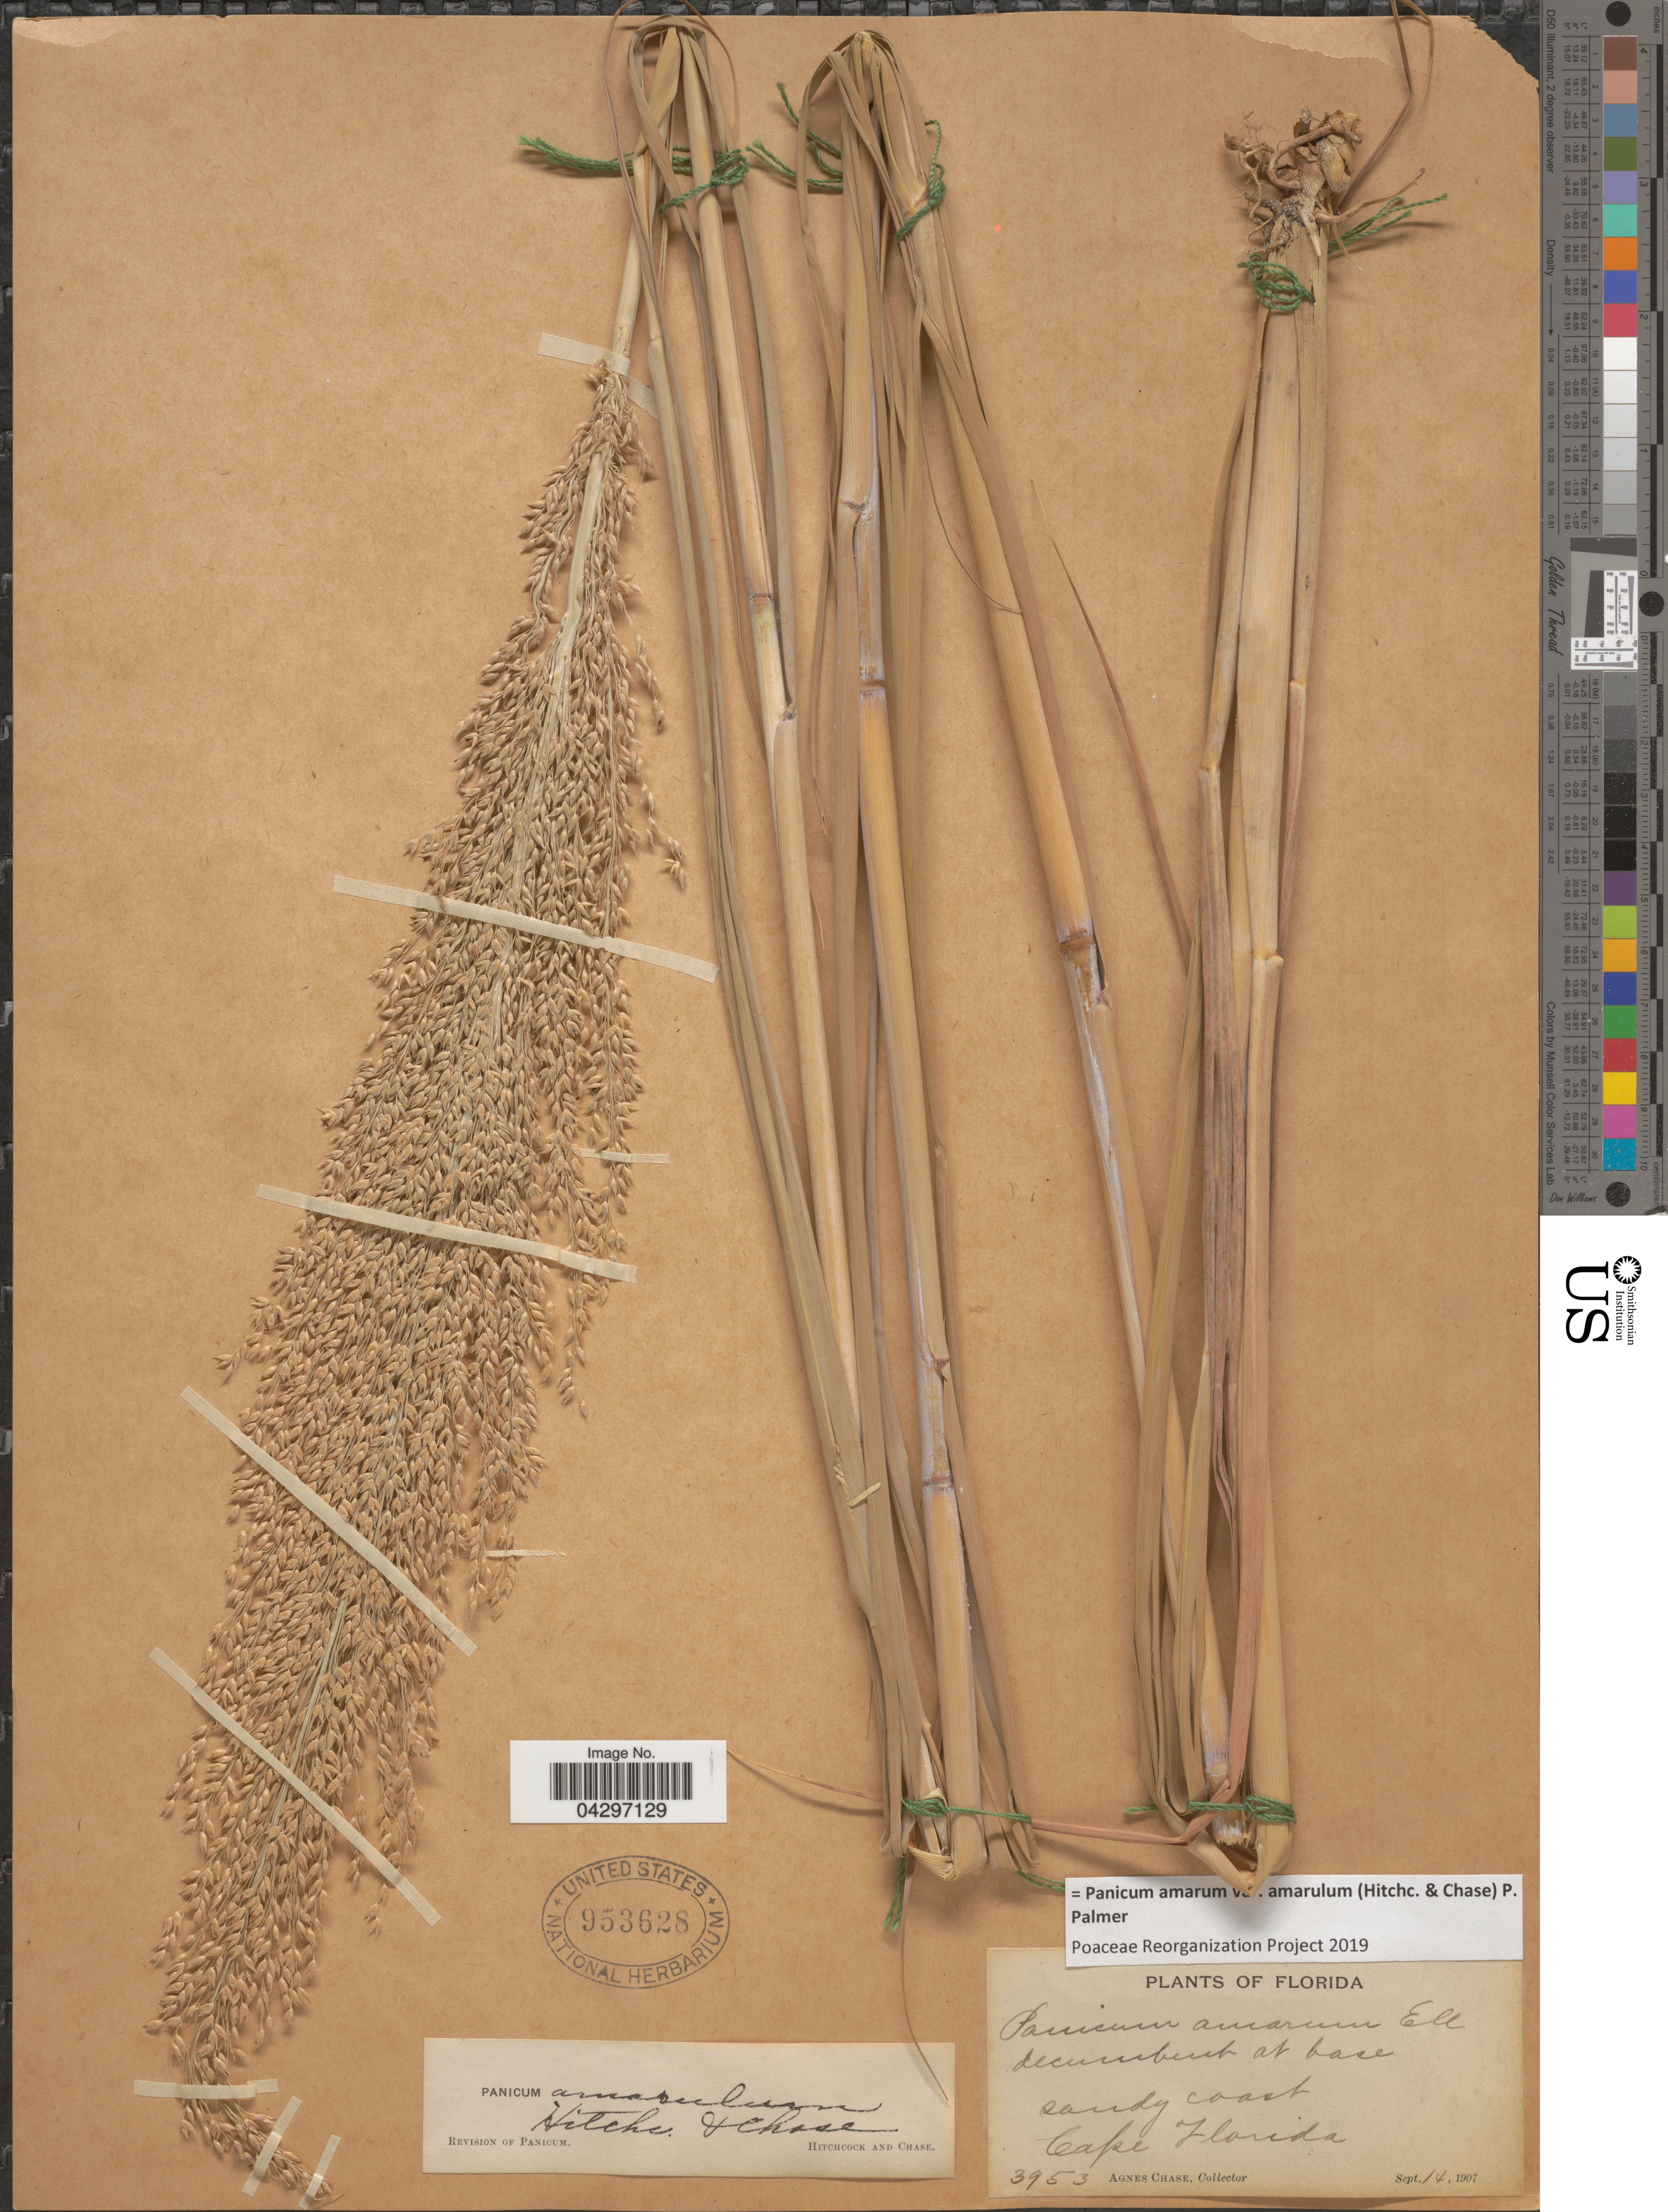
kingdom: Plantae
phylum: Tracheophyta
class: Liliopsida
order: Poales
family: Poaceae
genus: Panicum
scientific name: Panicum amarum var. amarulum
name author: (Hitchc. & Chase) Freckmann & Lelong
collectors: A. Chase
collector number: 3953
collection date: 1907-09-14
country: United States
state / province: Florida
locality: Sandy coast. Cape Florida.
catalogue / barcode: US 953628